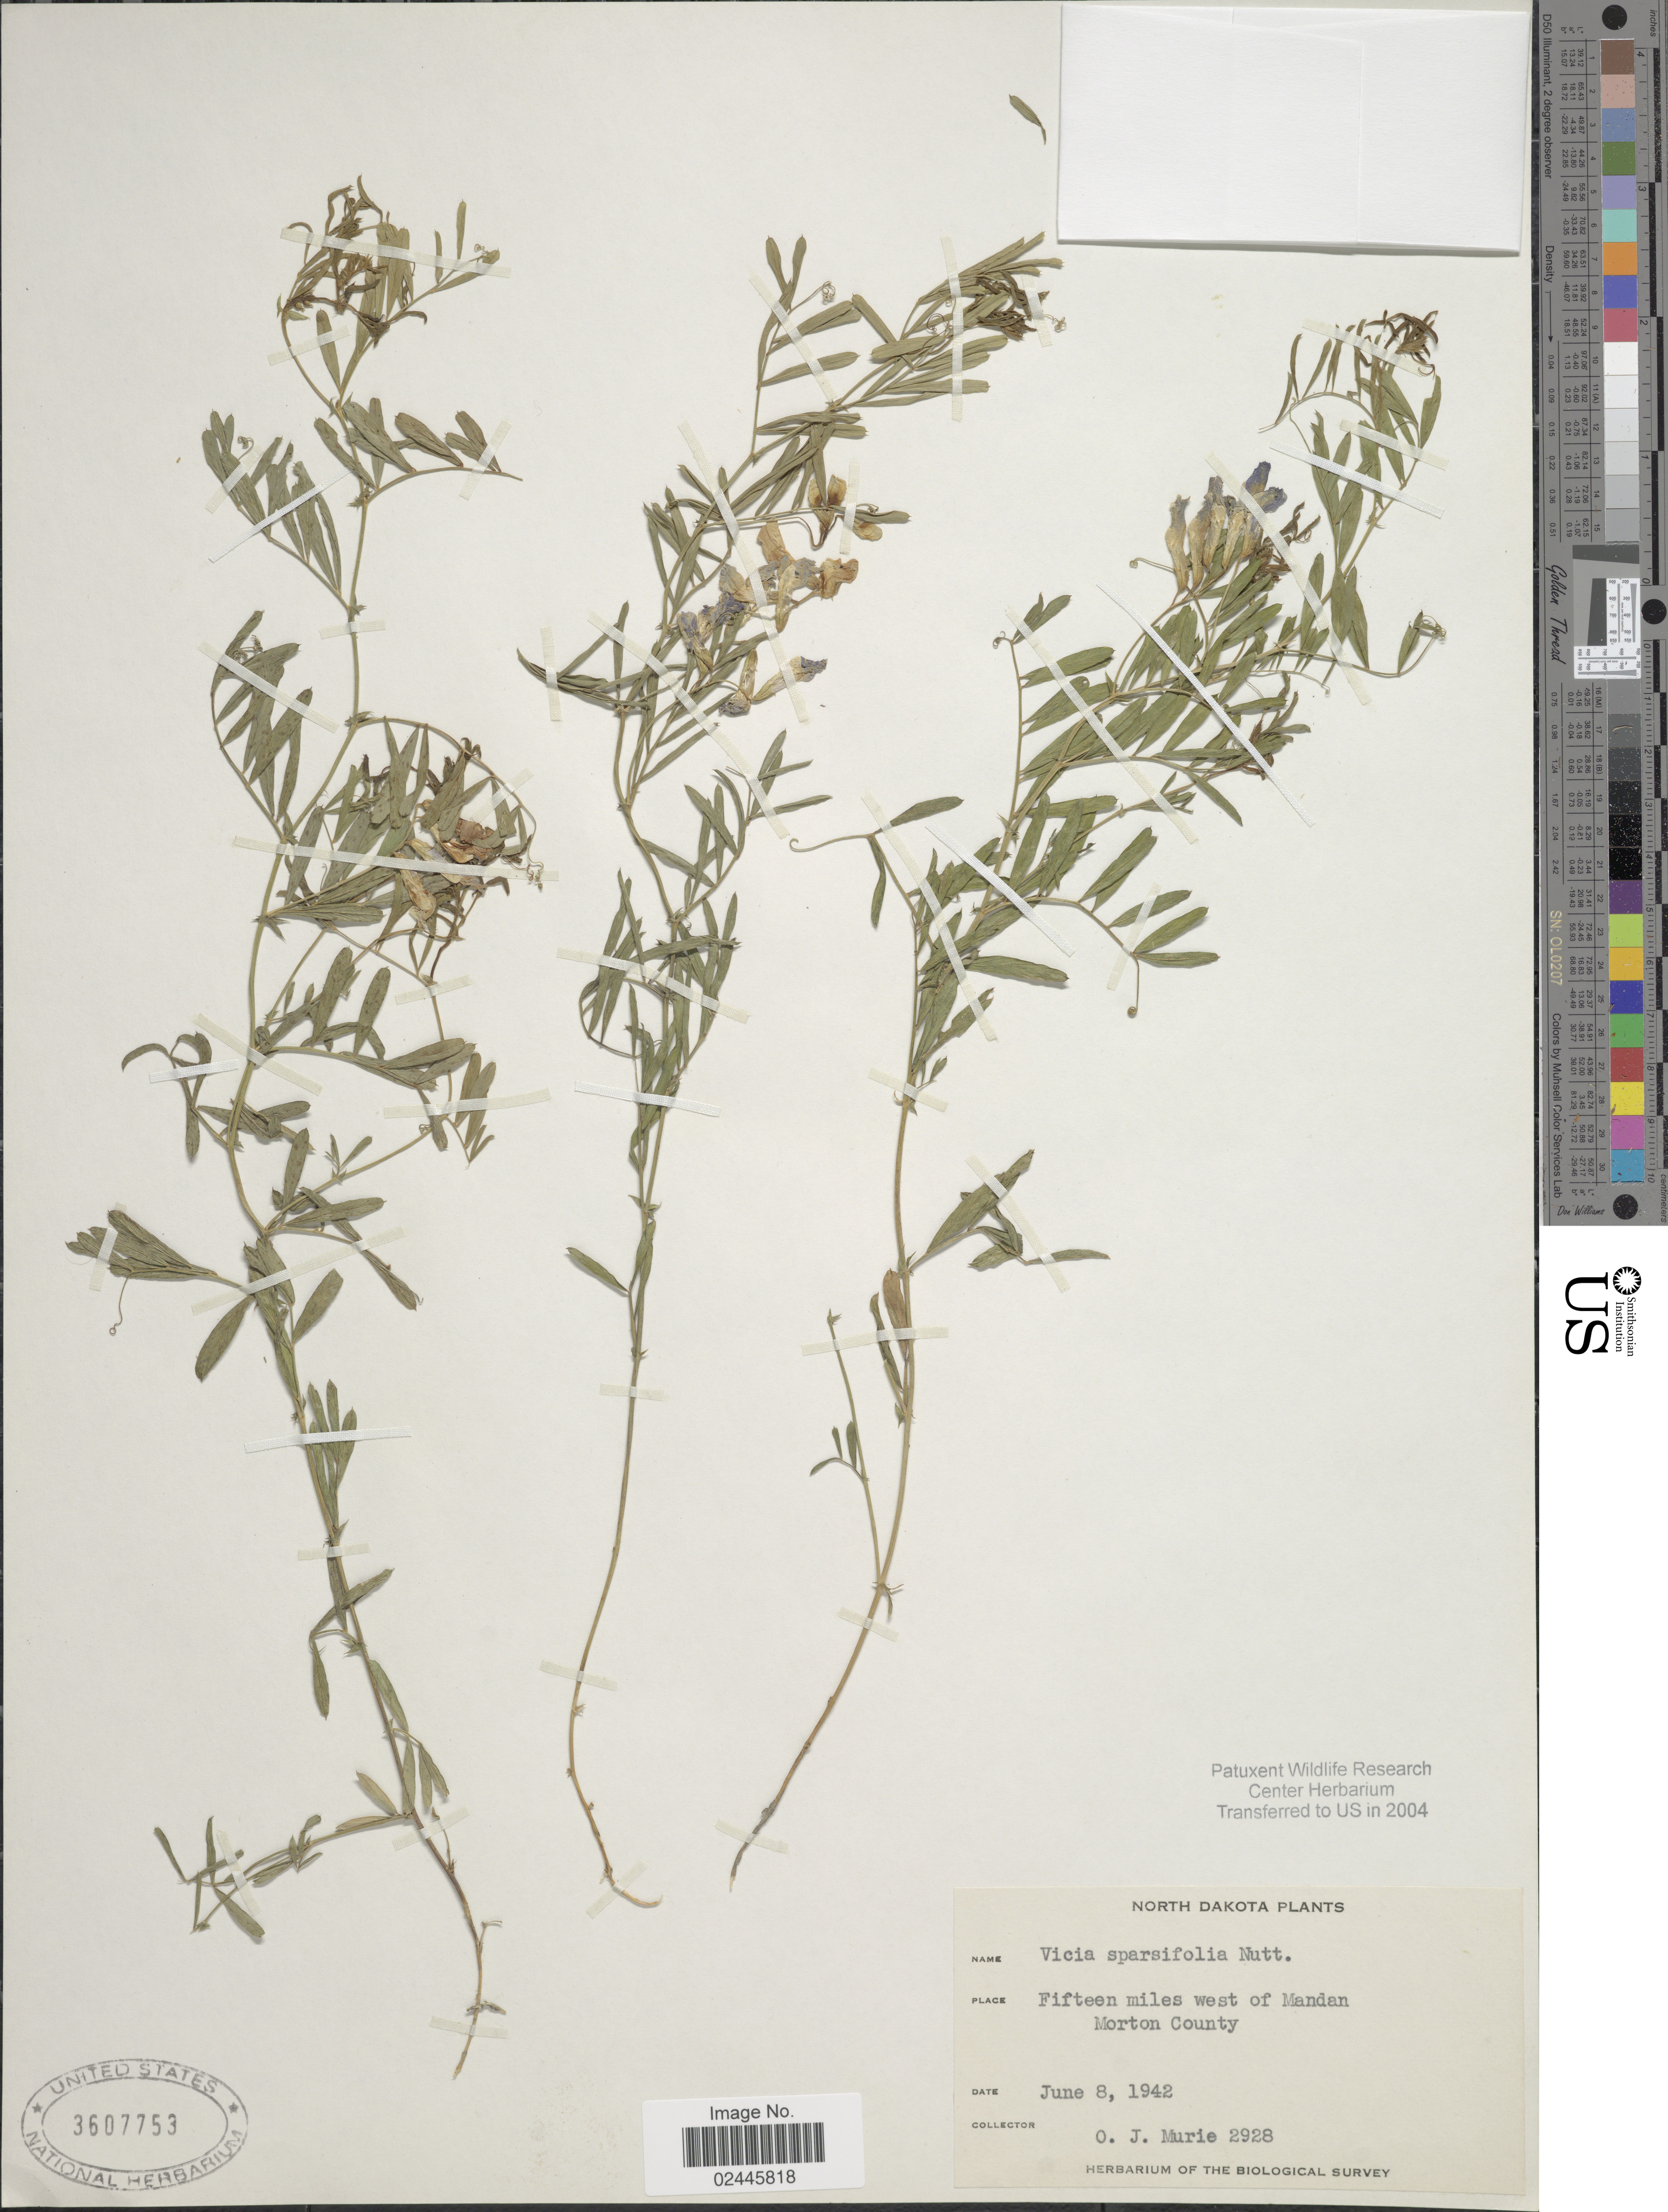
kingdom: Plantae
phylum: Tracheophyta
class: Magnoliopsida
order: Fabales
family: Fabaceae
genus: Vicia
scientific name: Vicia americana var. minor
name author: Hook.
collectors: O. Murie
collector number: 2928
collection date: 1942-06-08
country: United States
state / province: North Dakota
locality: Fifteen miles west of Mandan, Morton County.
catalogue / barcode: US 3607753